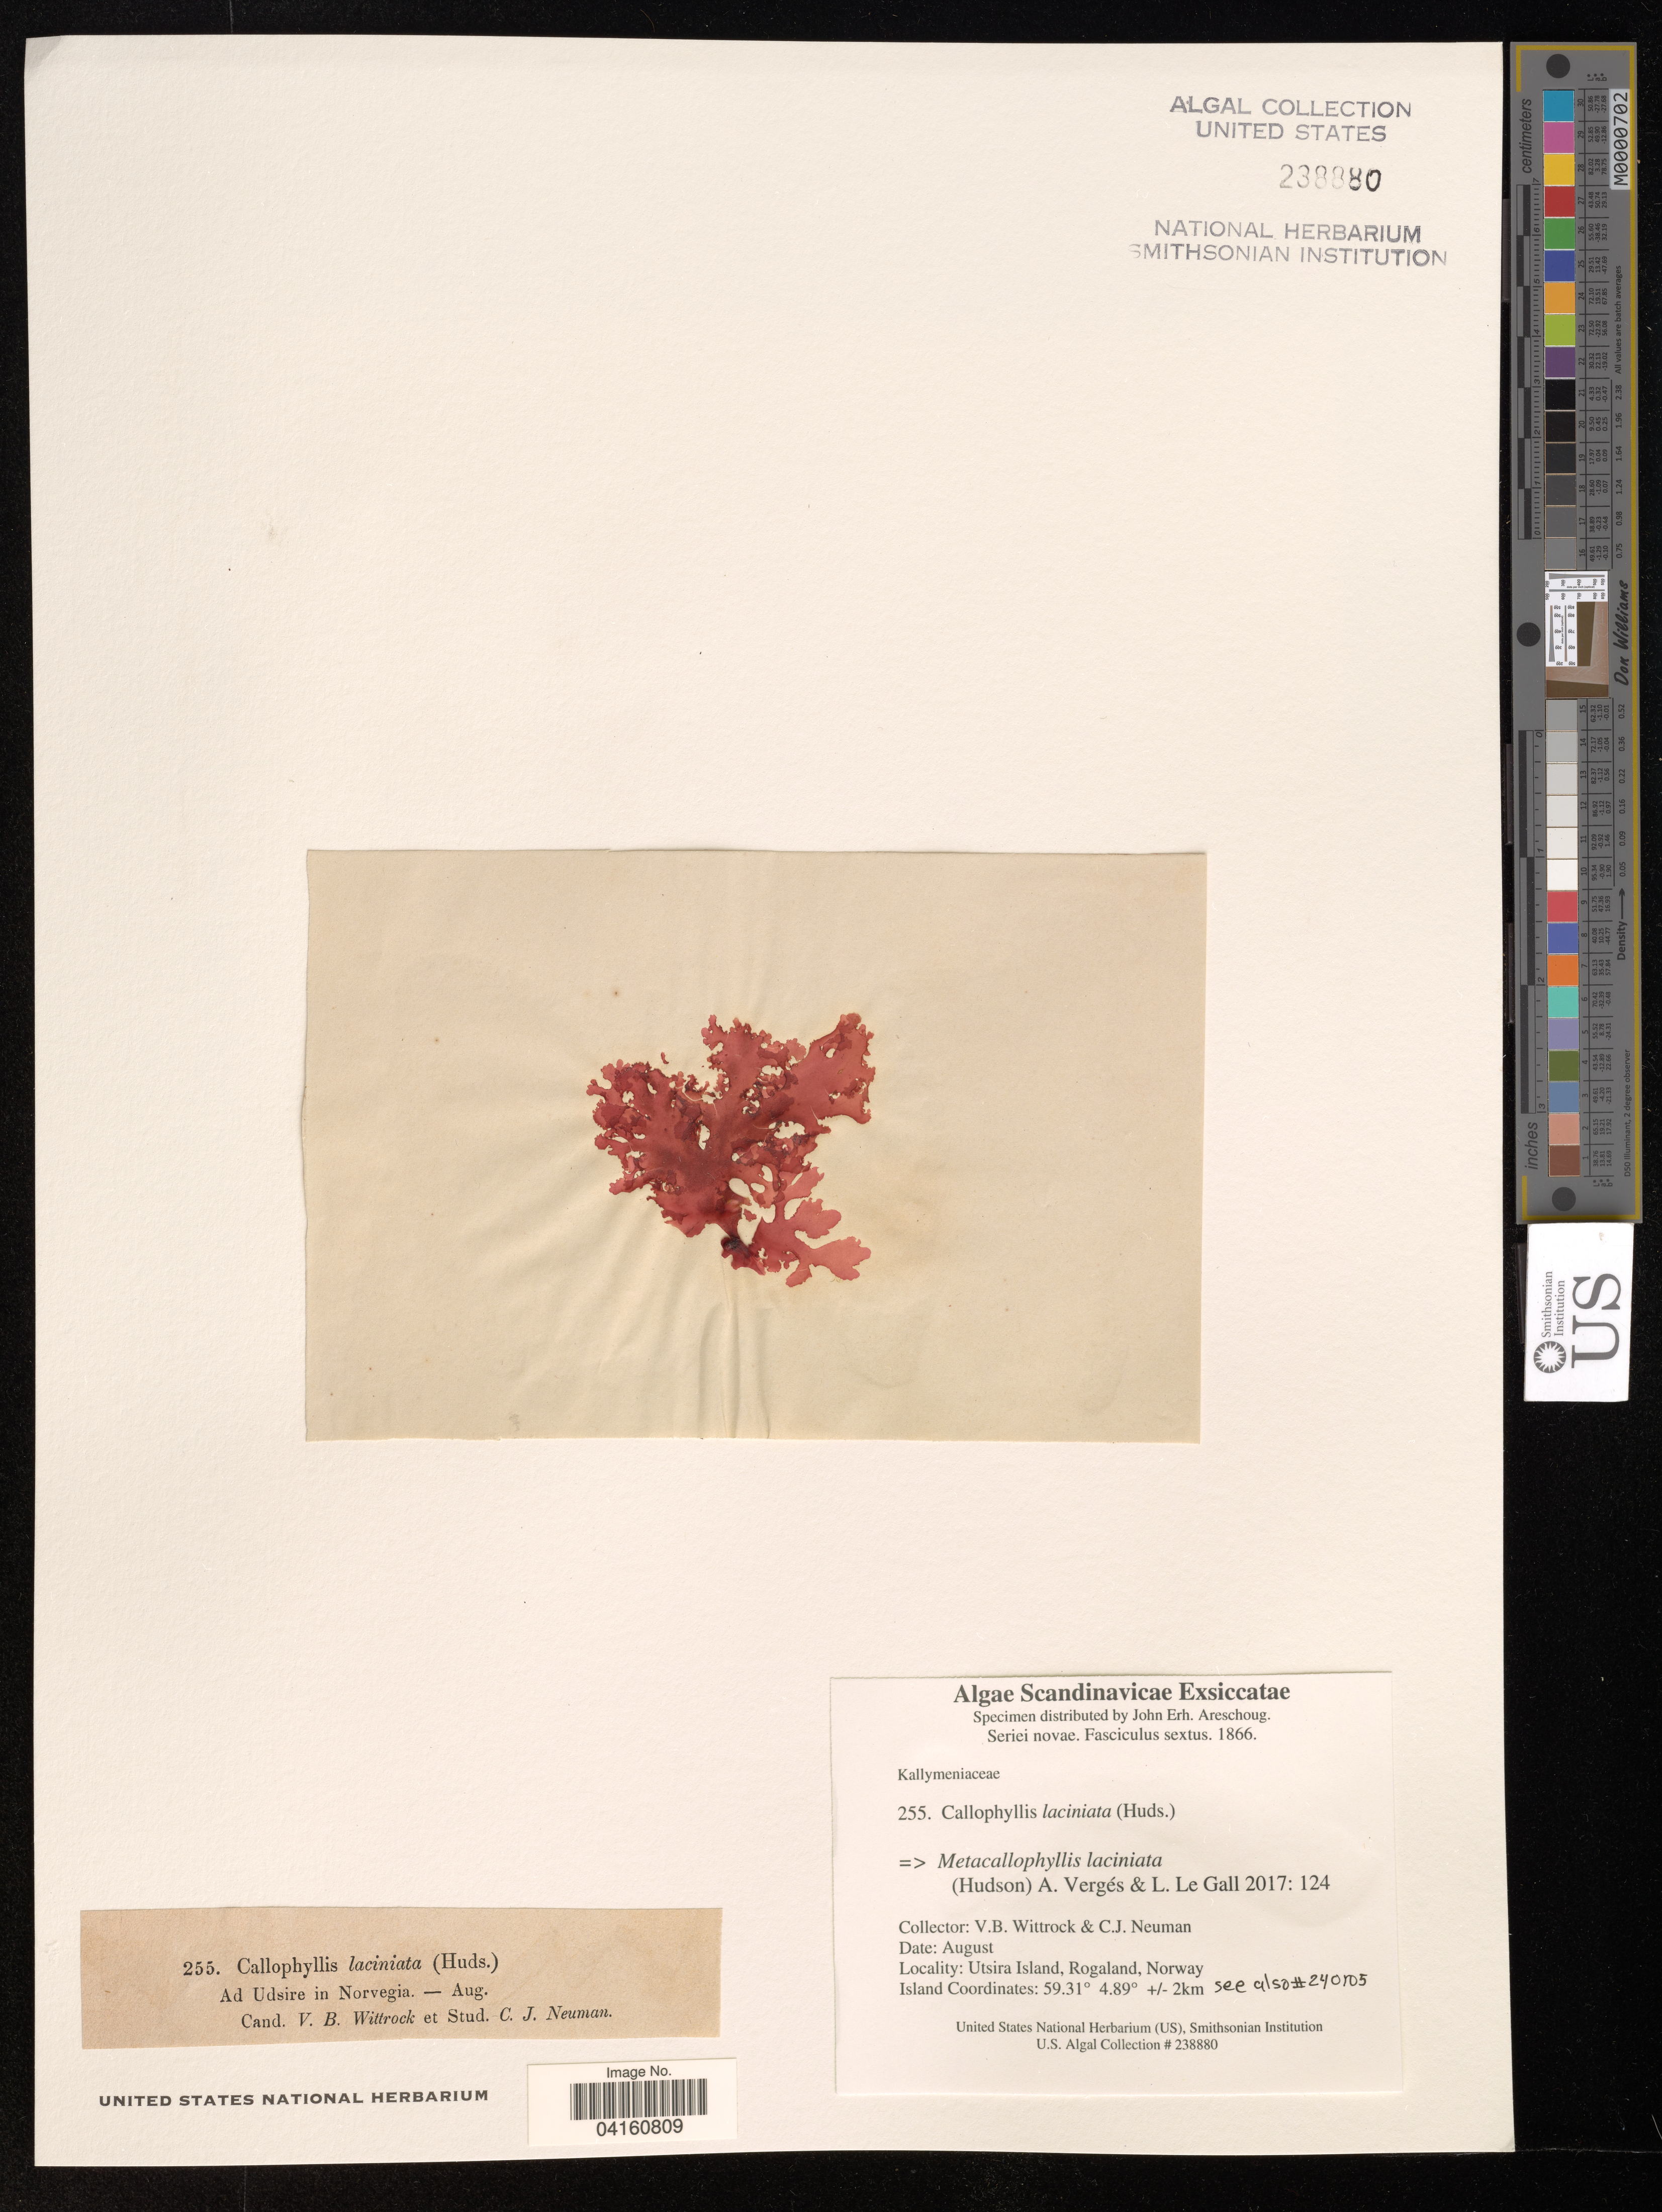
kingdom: Plantae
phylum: Rhodophyta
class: Florideophyceae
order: Gigartinales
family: Kallymeniaceae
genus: Metacallophyllis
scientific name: Metacallophyllis laciniata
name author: (Hudson) Vergés & L. Le Gall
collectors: V. Wittrock & C. Neuman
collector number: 255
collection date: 1866-08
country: Norway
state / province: Rogaland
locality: Utsira Island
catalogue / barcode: US 238880